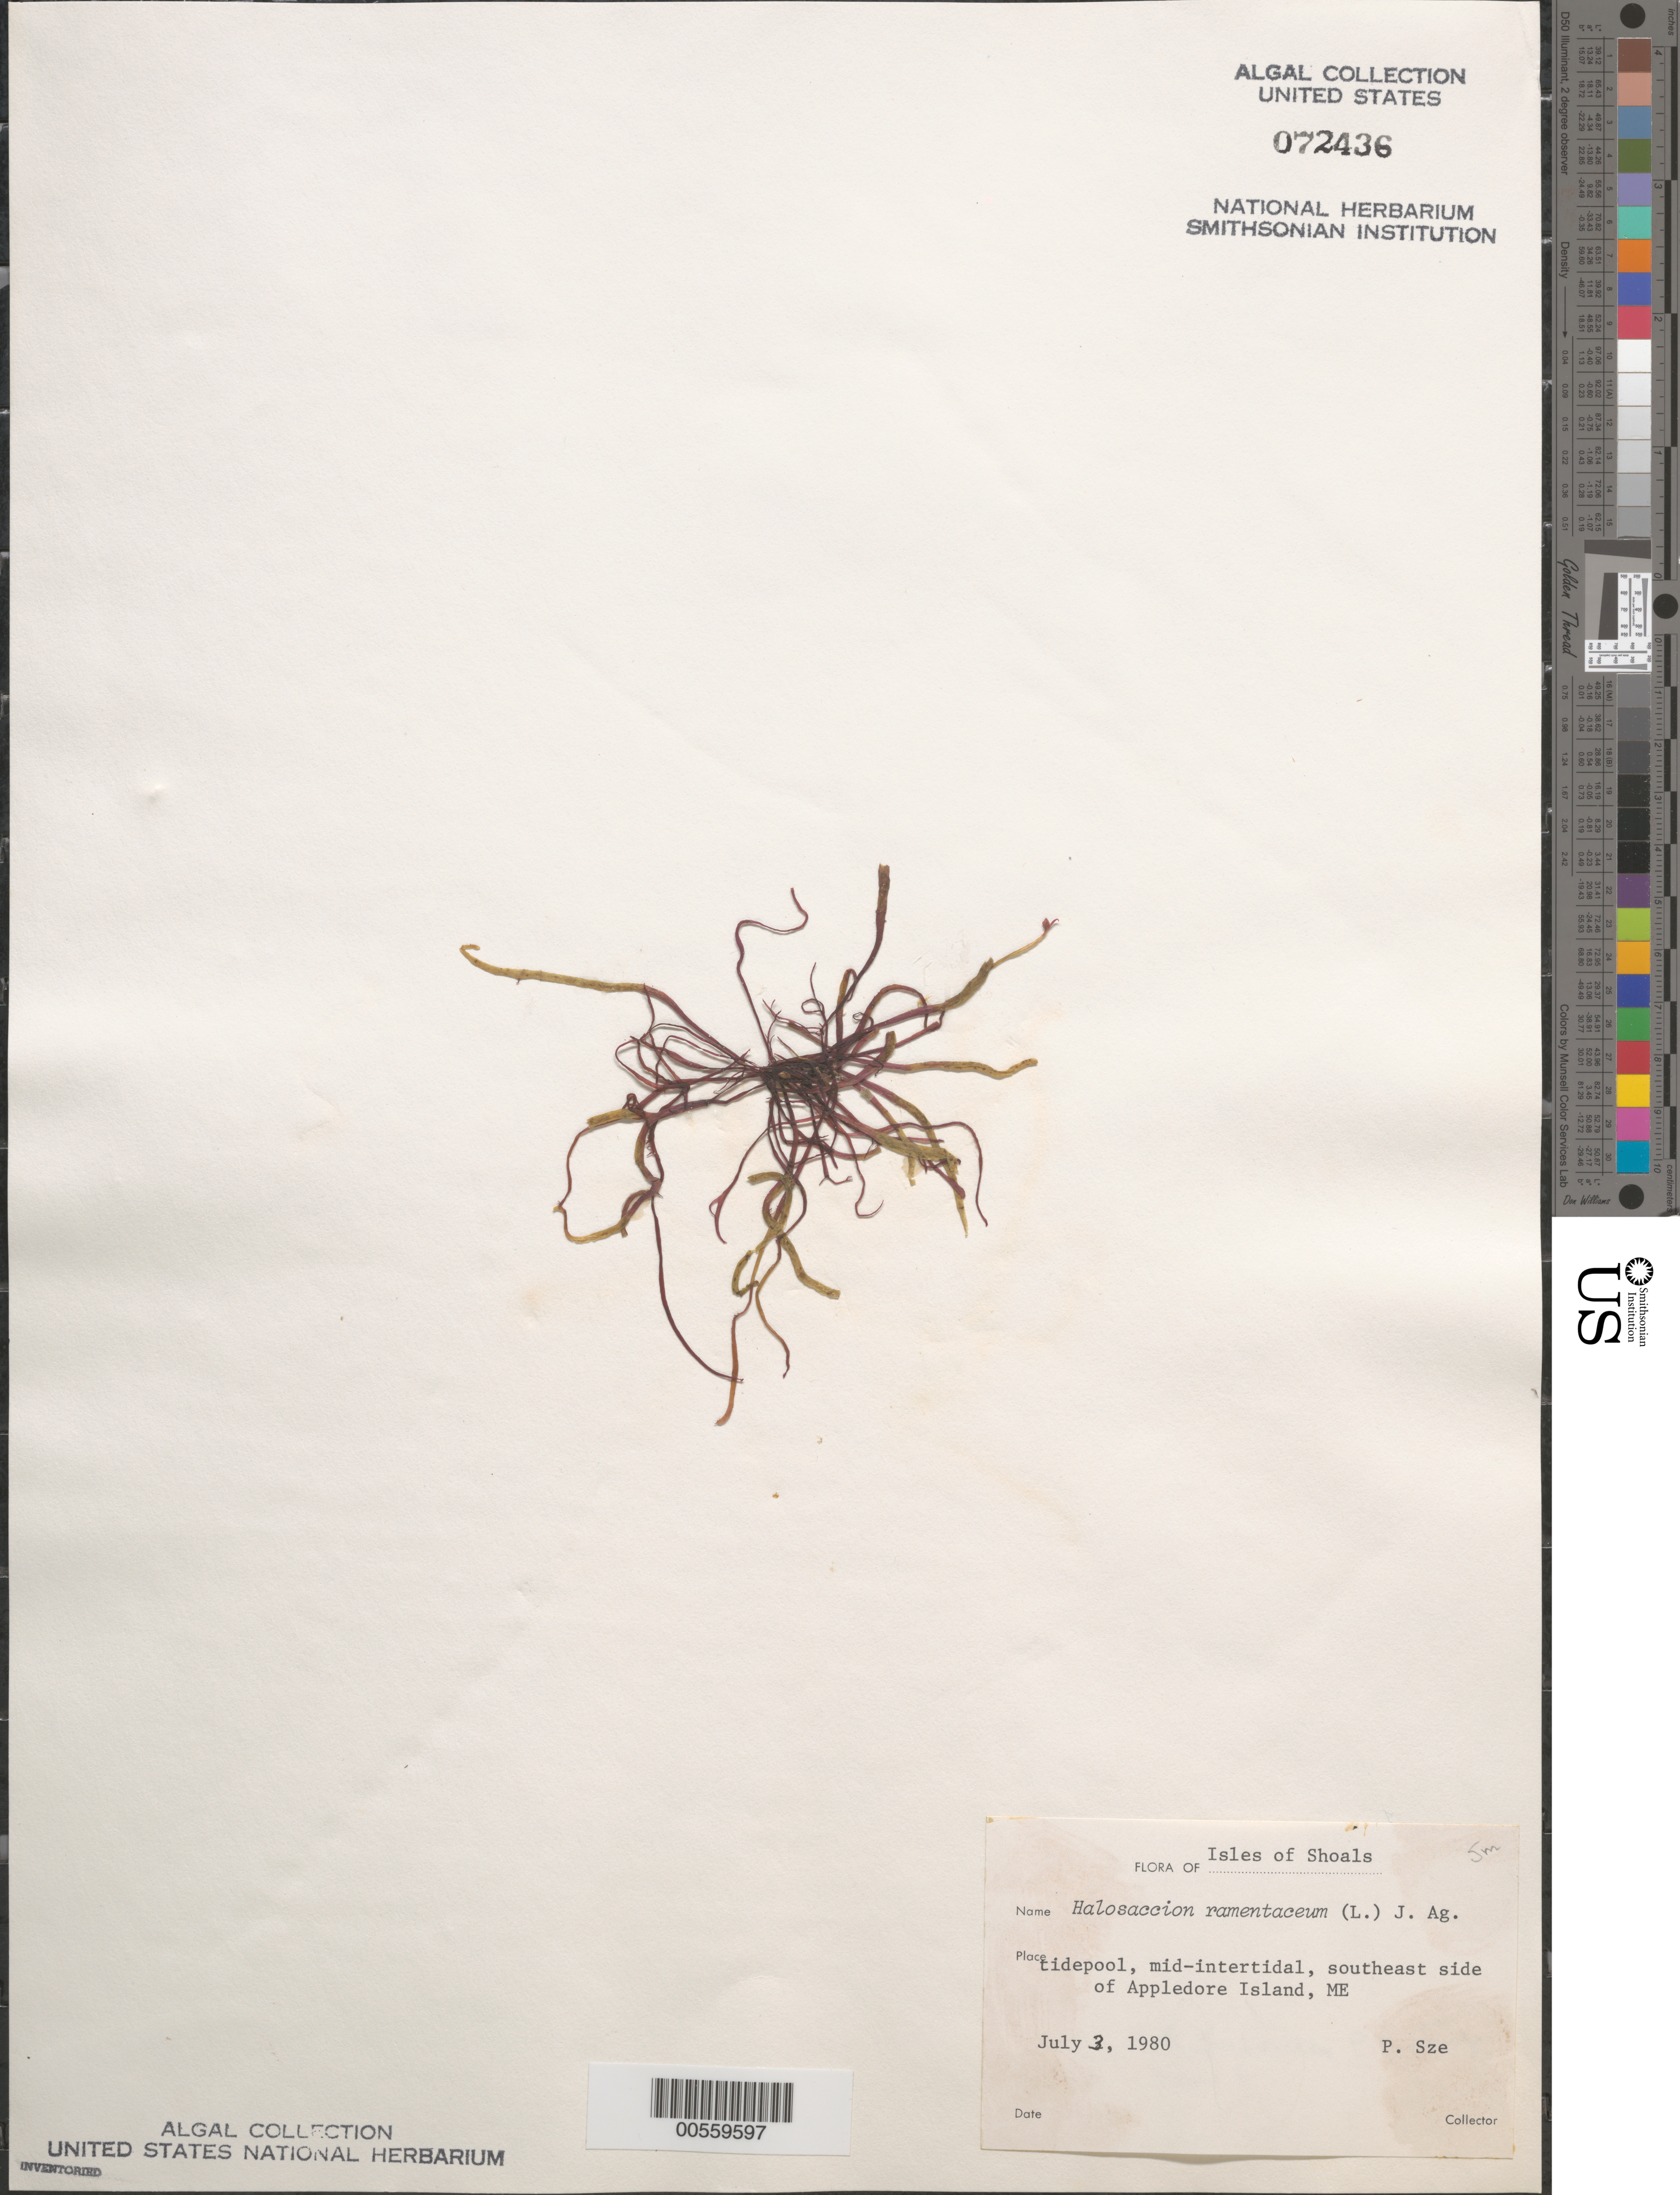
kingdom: Plantae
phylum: Rhodophyta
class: Florideophyceae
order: Palmariales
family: Palmariaceae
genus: Devaleraea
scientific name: Devaleraea ramentacea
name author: (L.) Guiry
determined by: Algae name updating Project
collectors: P. Sze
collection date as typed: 03 Jul 1980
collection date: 1980-07-03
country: United States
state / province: Maine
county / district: York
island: Appledore Island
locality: Southeastern part of island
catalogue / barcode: US 72436